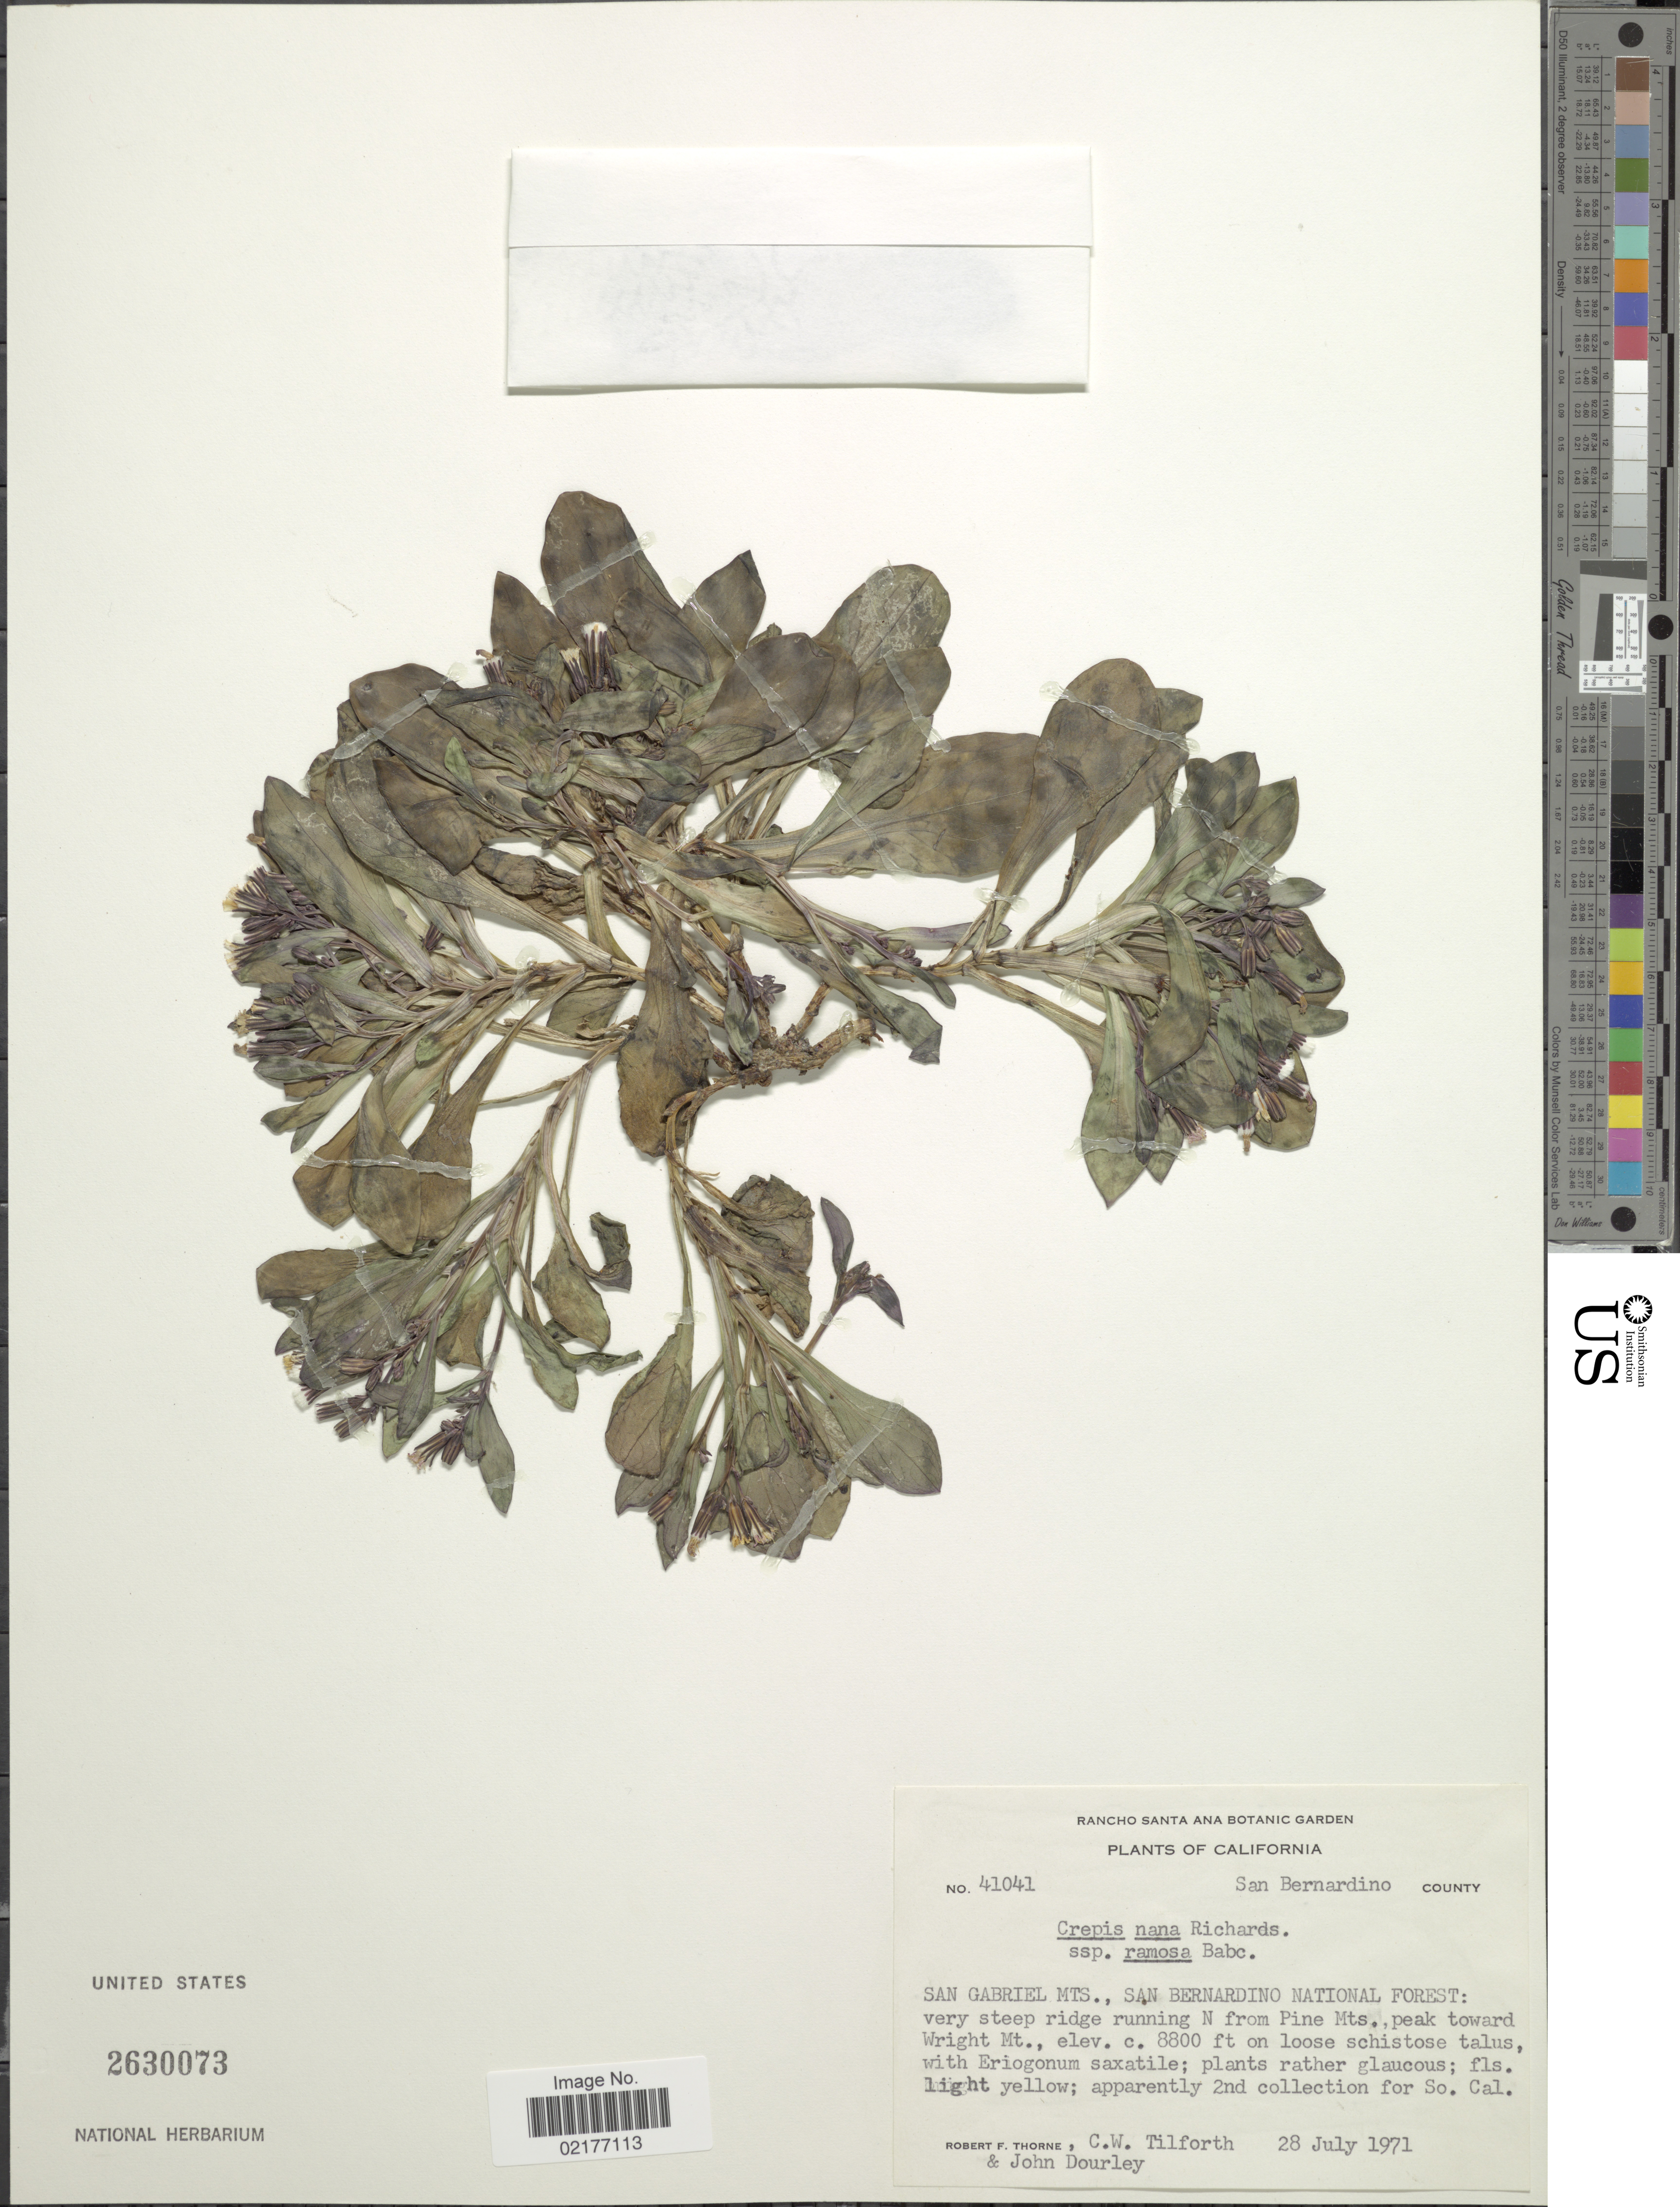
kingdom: Plantae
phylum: Tracheophyta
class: Magnoliopsida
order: Asterales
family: Asteraceae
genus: Askellia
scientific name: Askellia pygmaea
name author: (Ledeb.) Sennikov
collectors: C. Tilforth & J. Dourley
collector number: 41041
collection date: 1971-07-28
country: United States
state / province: California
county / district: Los Angeles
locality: San Gabriel Mts., San Bernardino National Forest: very steep ridge running N from Pine Mts., peak toward Wright Mt.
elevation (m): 2682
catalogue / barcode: US 2630073